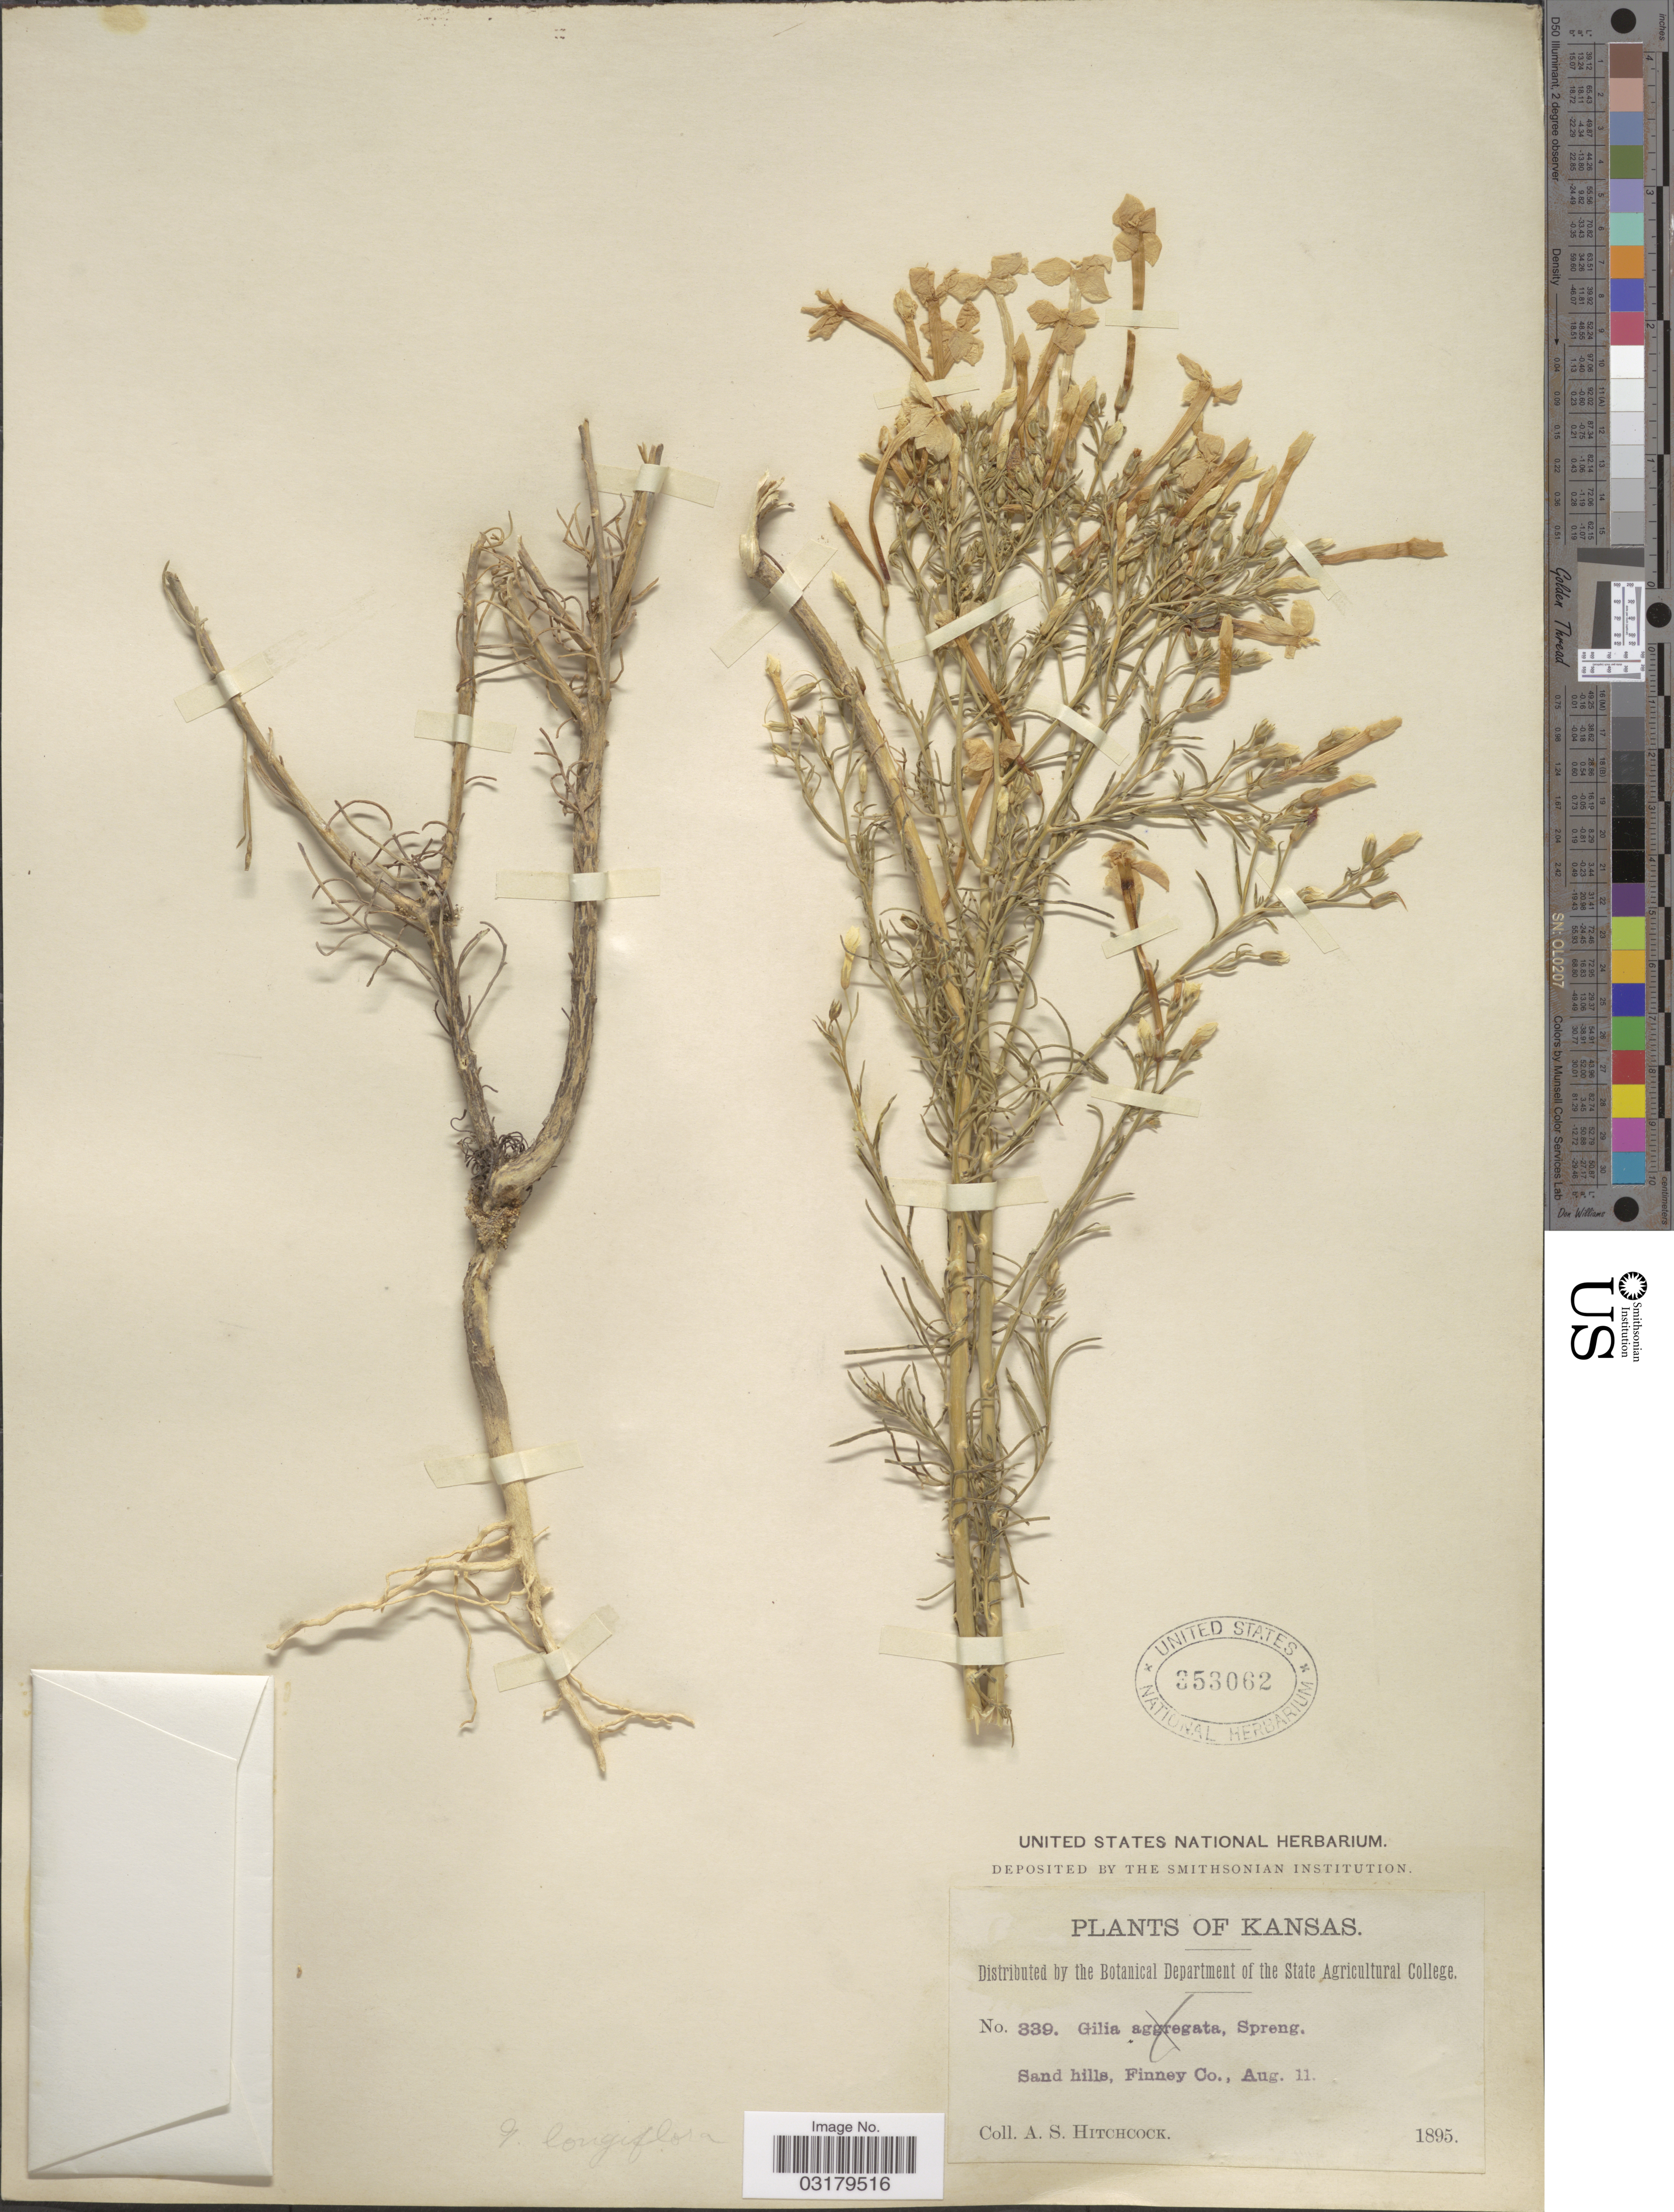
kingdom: Plantae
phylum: Tracheophyta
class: Magnoliopsida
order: Ericales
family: Polemoniaceae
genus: Ipomopsis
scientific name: Ipomopsis longiflora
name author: (Torr.) V.E. Grant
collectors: A. S. Hitchcock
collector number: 339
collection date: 1895-08-11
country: United States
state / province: Kansas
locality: Finney Co.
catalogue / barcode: US 353062